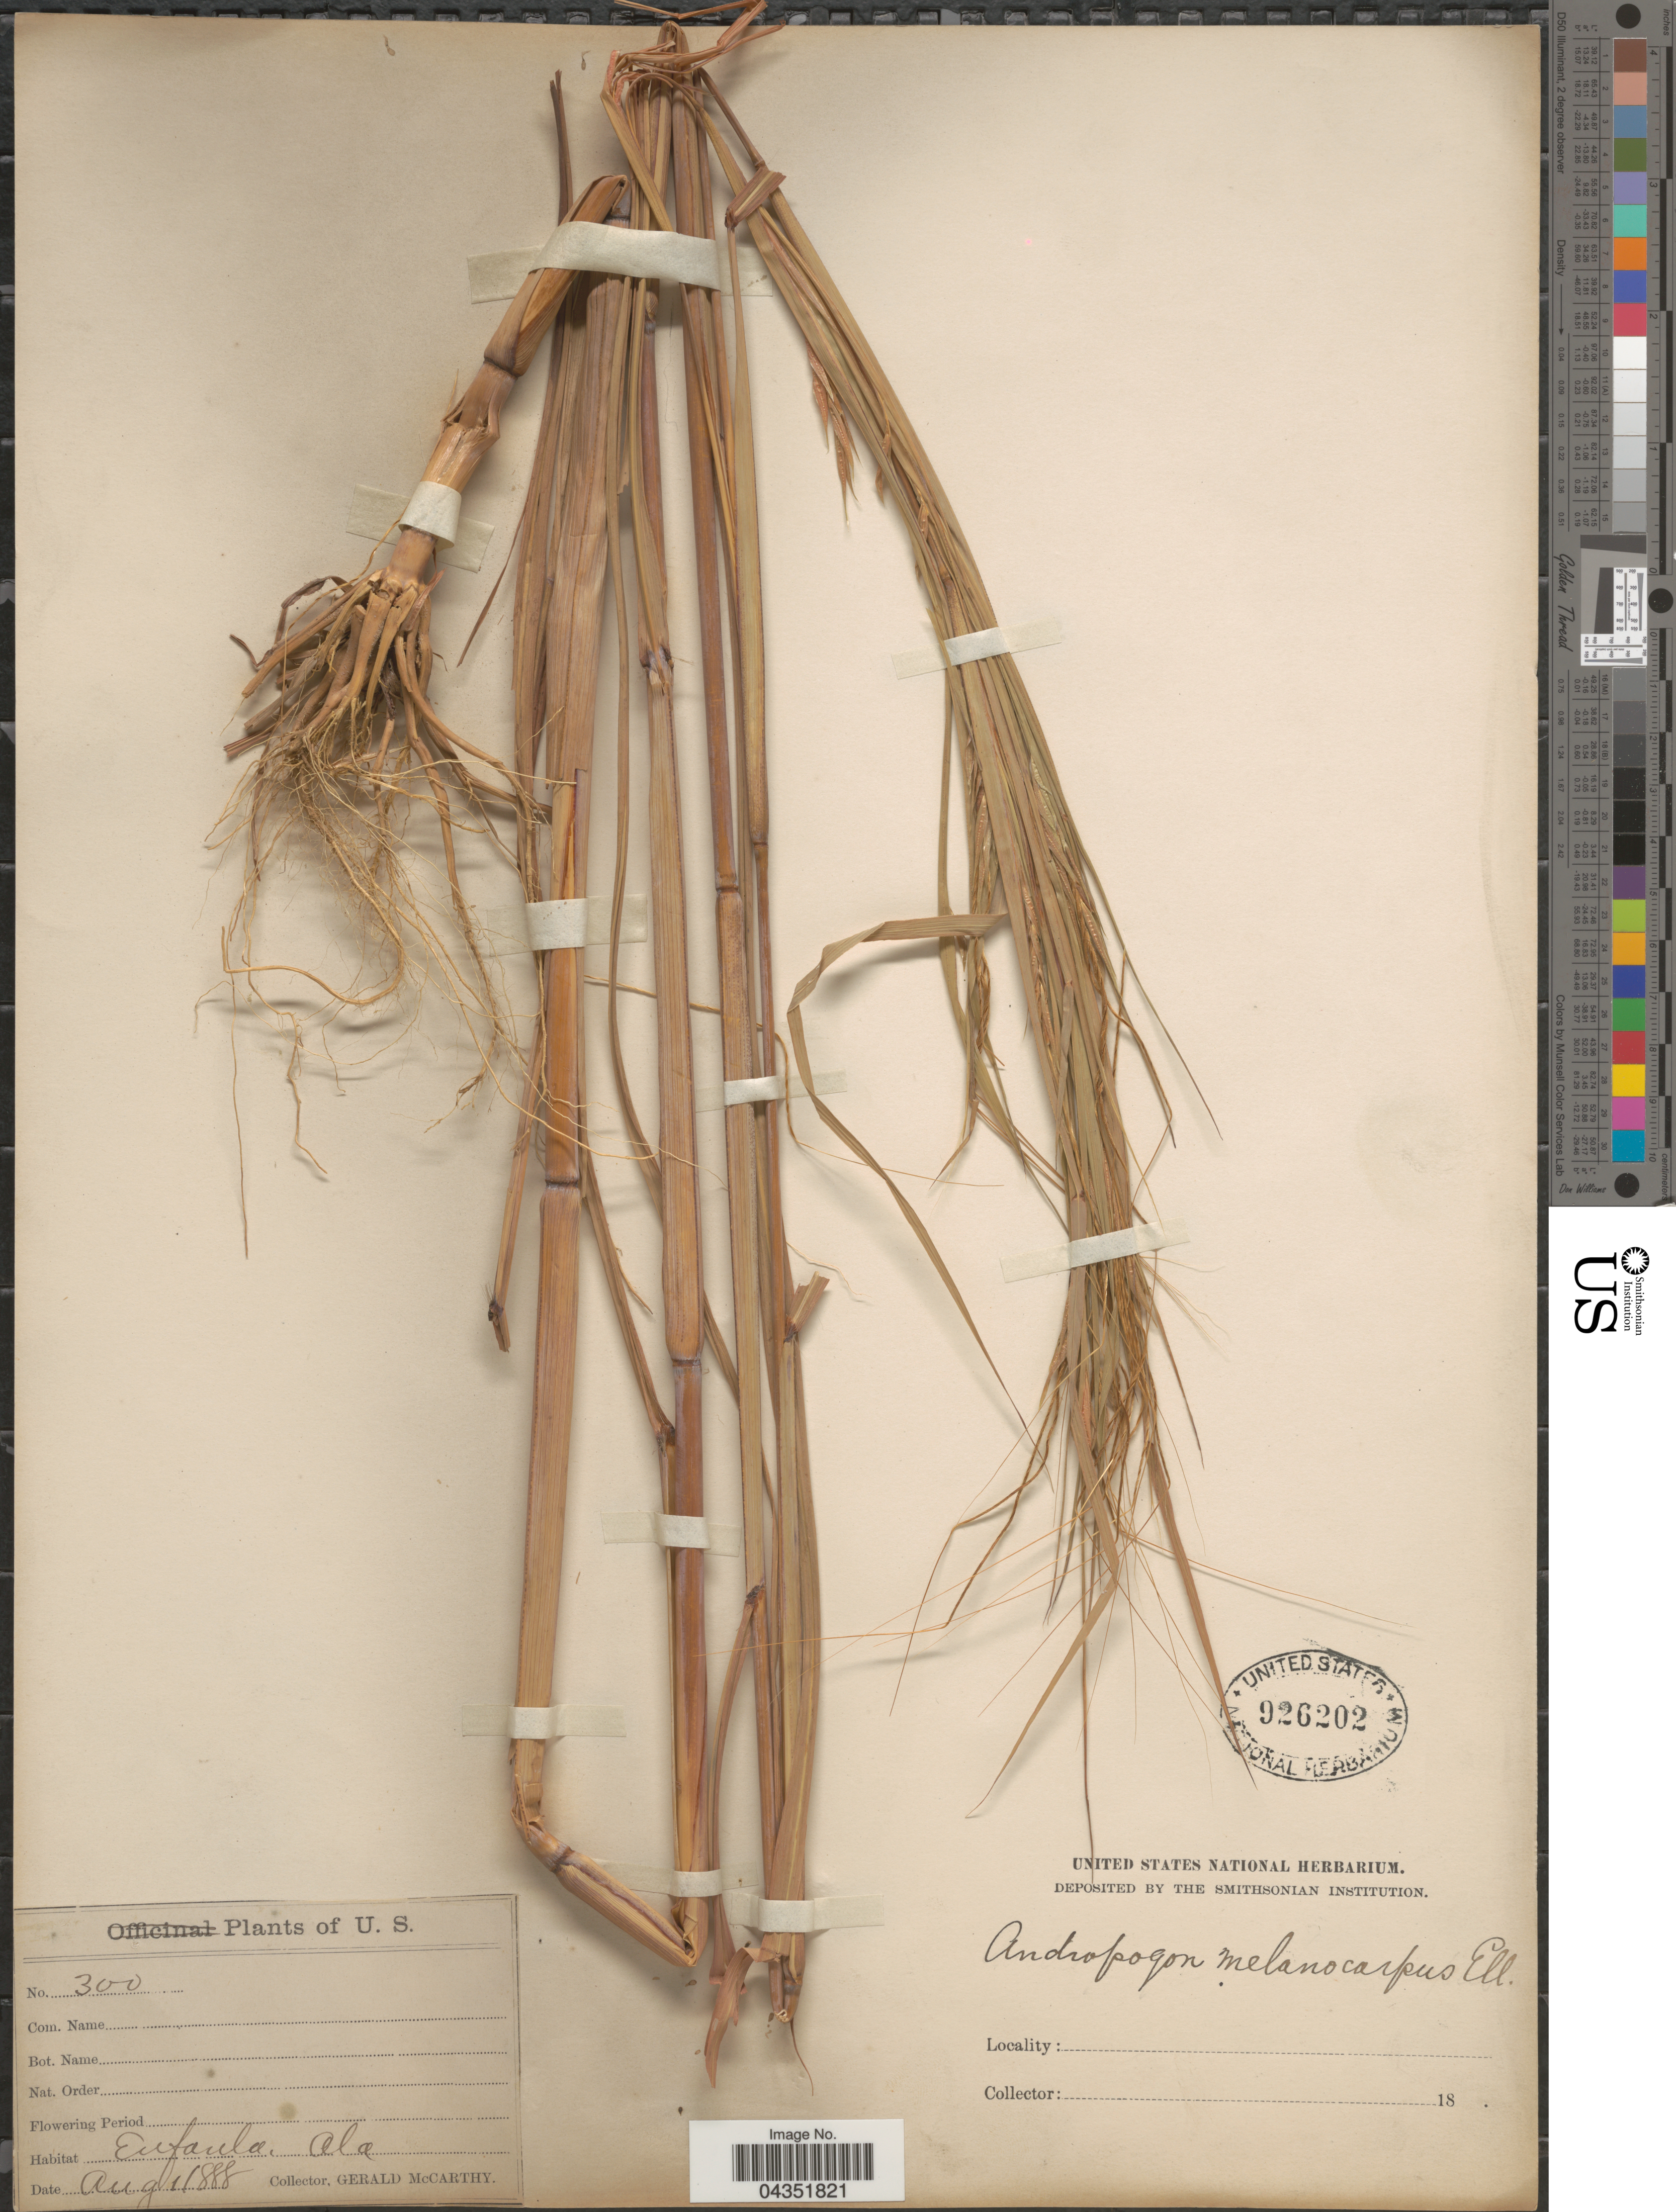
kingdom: Plantae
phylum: Tracheophyta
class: Liliopsida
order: Poales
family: Poaceae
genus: Heteropogon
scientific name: Heteropogon melanocarpus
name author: (Elliott) Benth.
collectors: G. McCarthy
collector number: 300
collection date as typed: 18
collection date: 1888-08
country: United States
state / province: Alabama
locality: Eufaula.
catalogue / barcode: US 926202